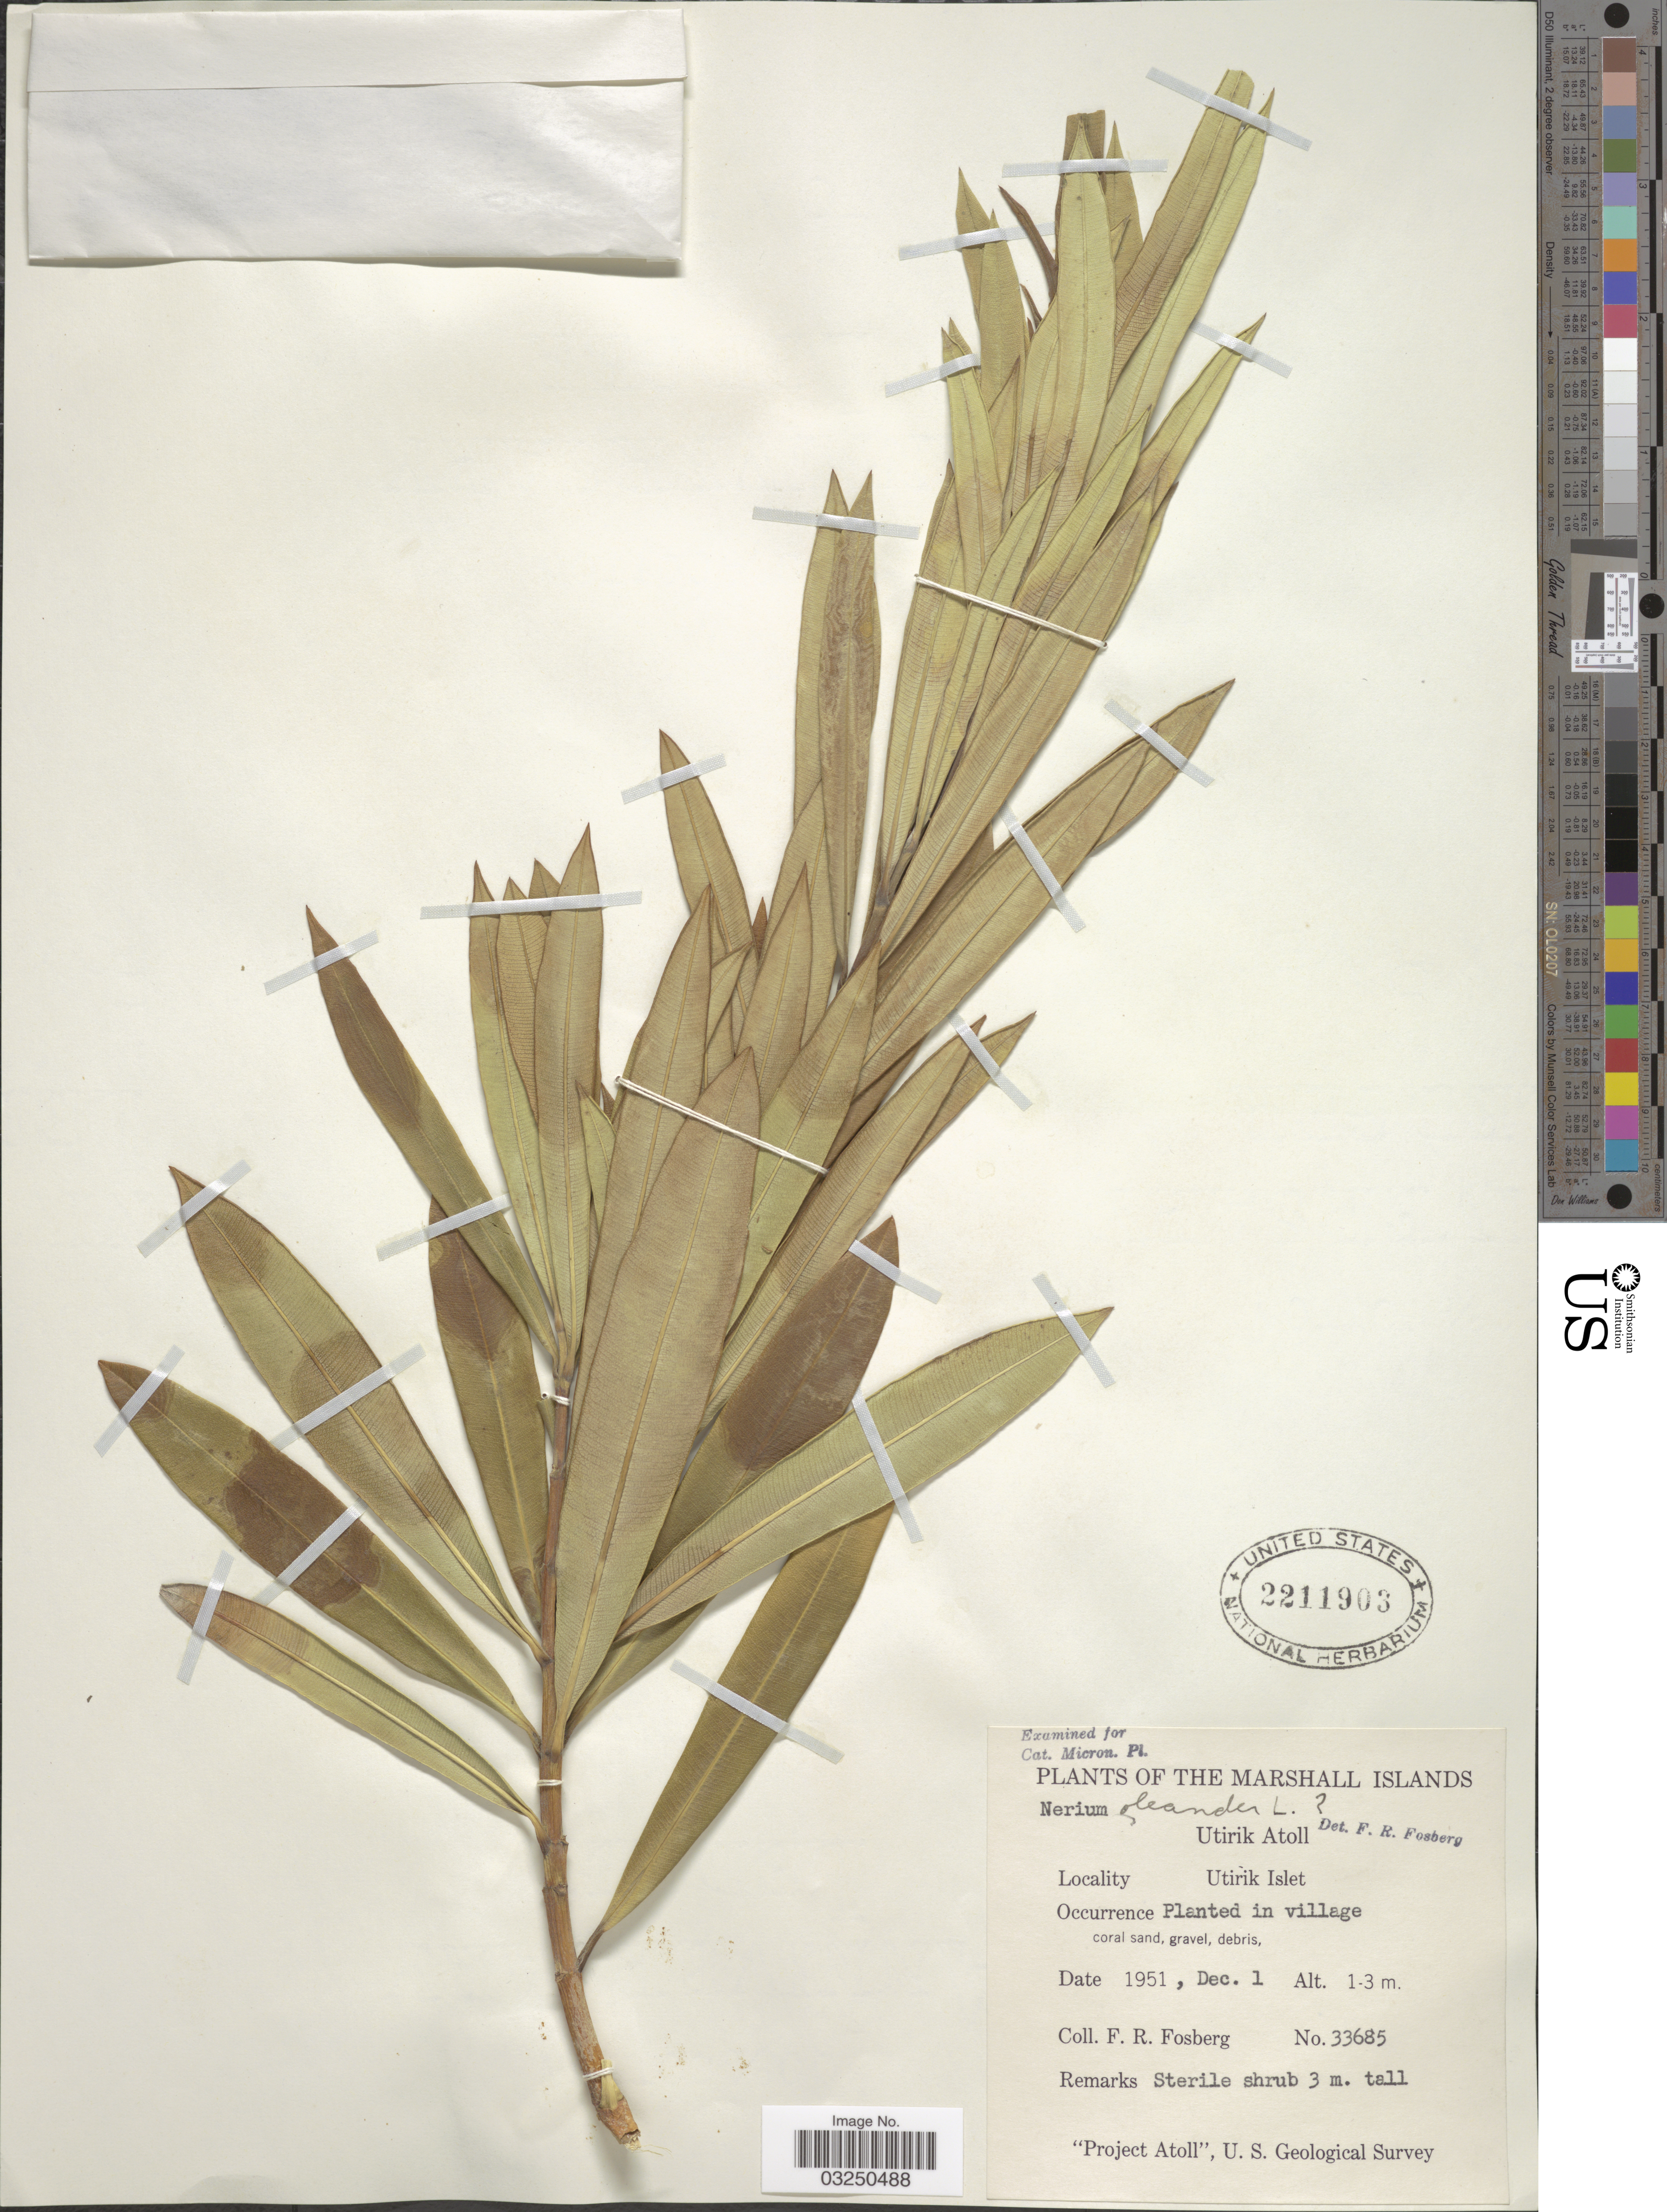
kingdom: Plantae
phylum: Tracheophyta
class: Magnoliopsida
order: Gentianales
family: Apocynaceae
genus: Nerium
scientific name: Nerium oleander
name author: L.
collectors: F. R. Fosberg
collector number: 33685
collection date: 1951-12-01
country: Marshall Islands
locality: Utirik Atoll. Utirik Islet.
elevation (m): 1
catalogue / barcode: US 2211903